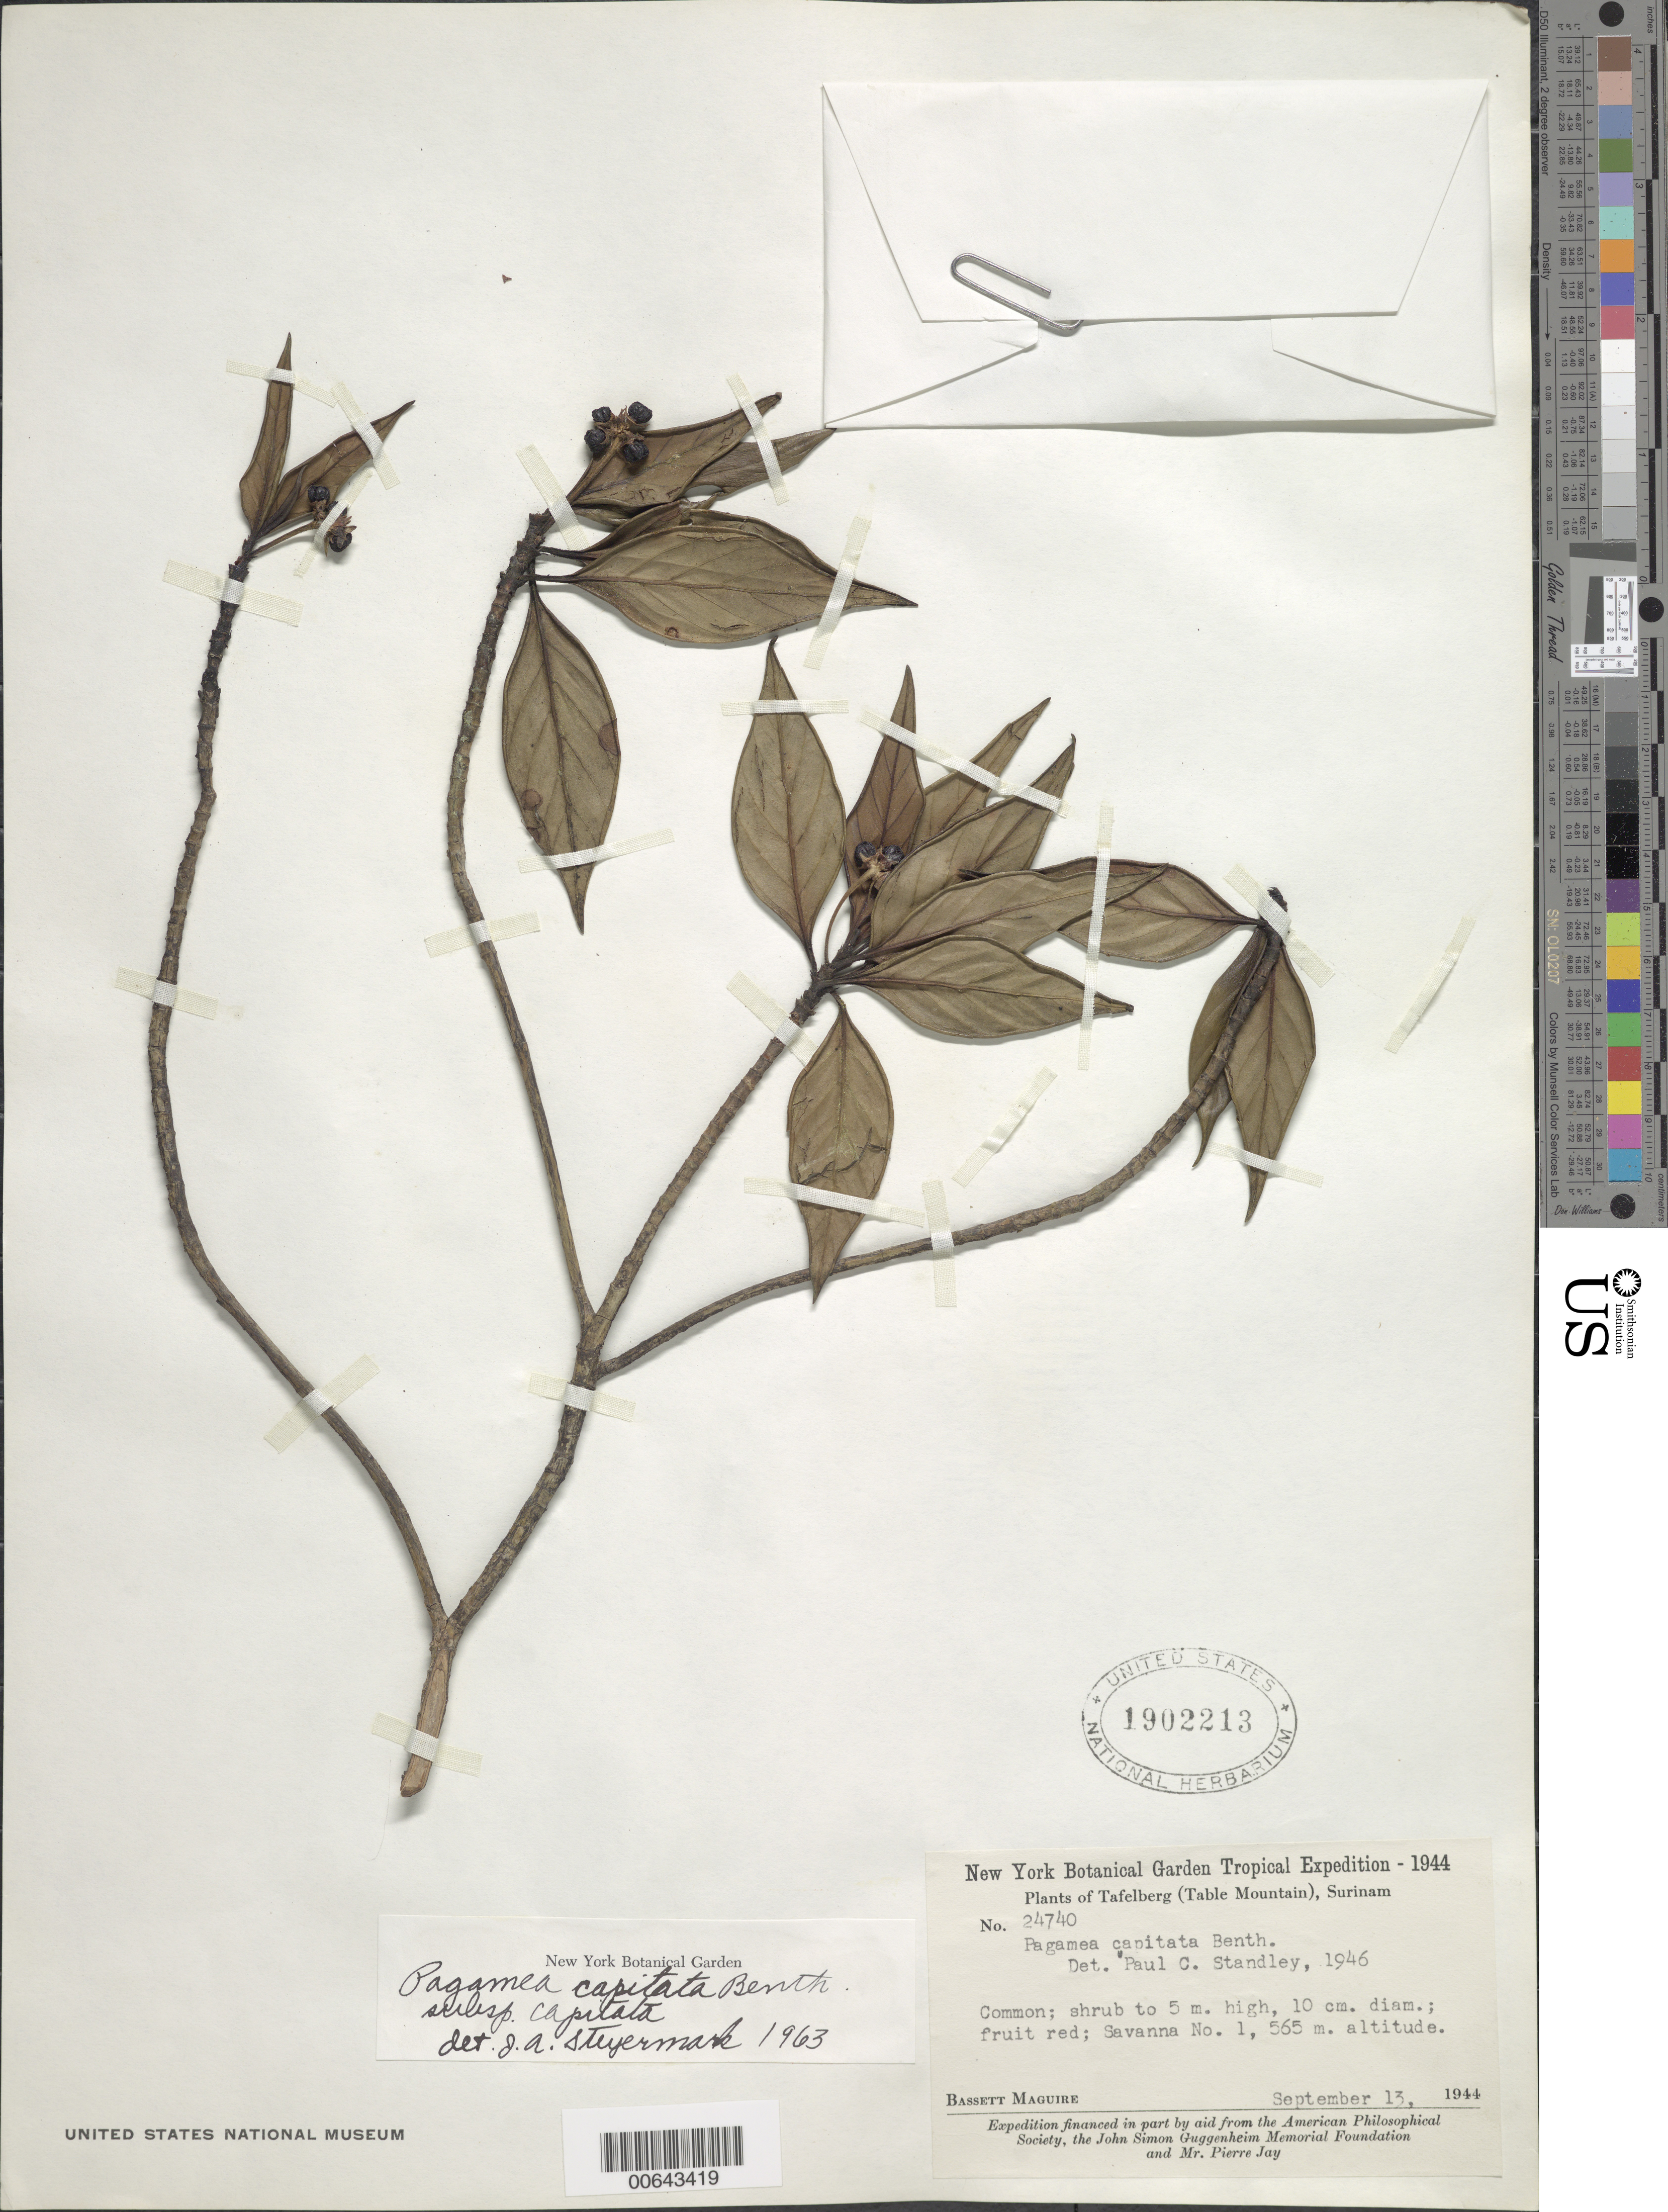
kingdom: Plantae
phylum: Tracheophyta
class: Magnoliopsida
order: Gentianales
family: Rubiaceae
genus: Pagamea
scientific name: Pagamea capitata subsp. capitata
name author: Benth.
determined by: Steyermark, Julian A., (VEN)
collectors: B. Maguire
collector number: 24740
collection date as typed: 13-Sep-44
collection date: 1944-09-13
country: Suriname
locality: Tafelberg (Table Mountain), Hill no. 1, summit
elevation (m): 565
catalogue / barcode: US 1902213